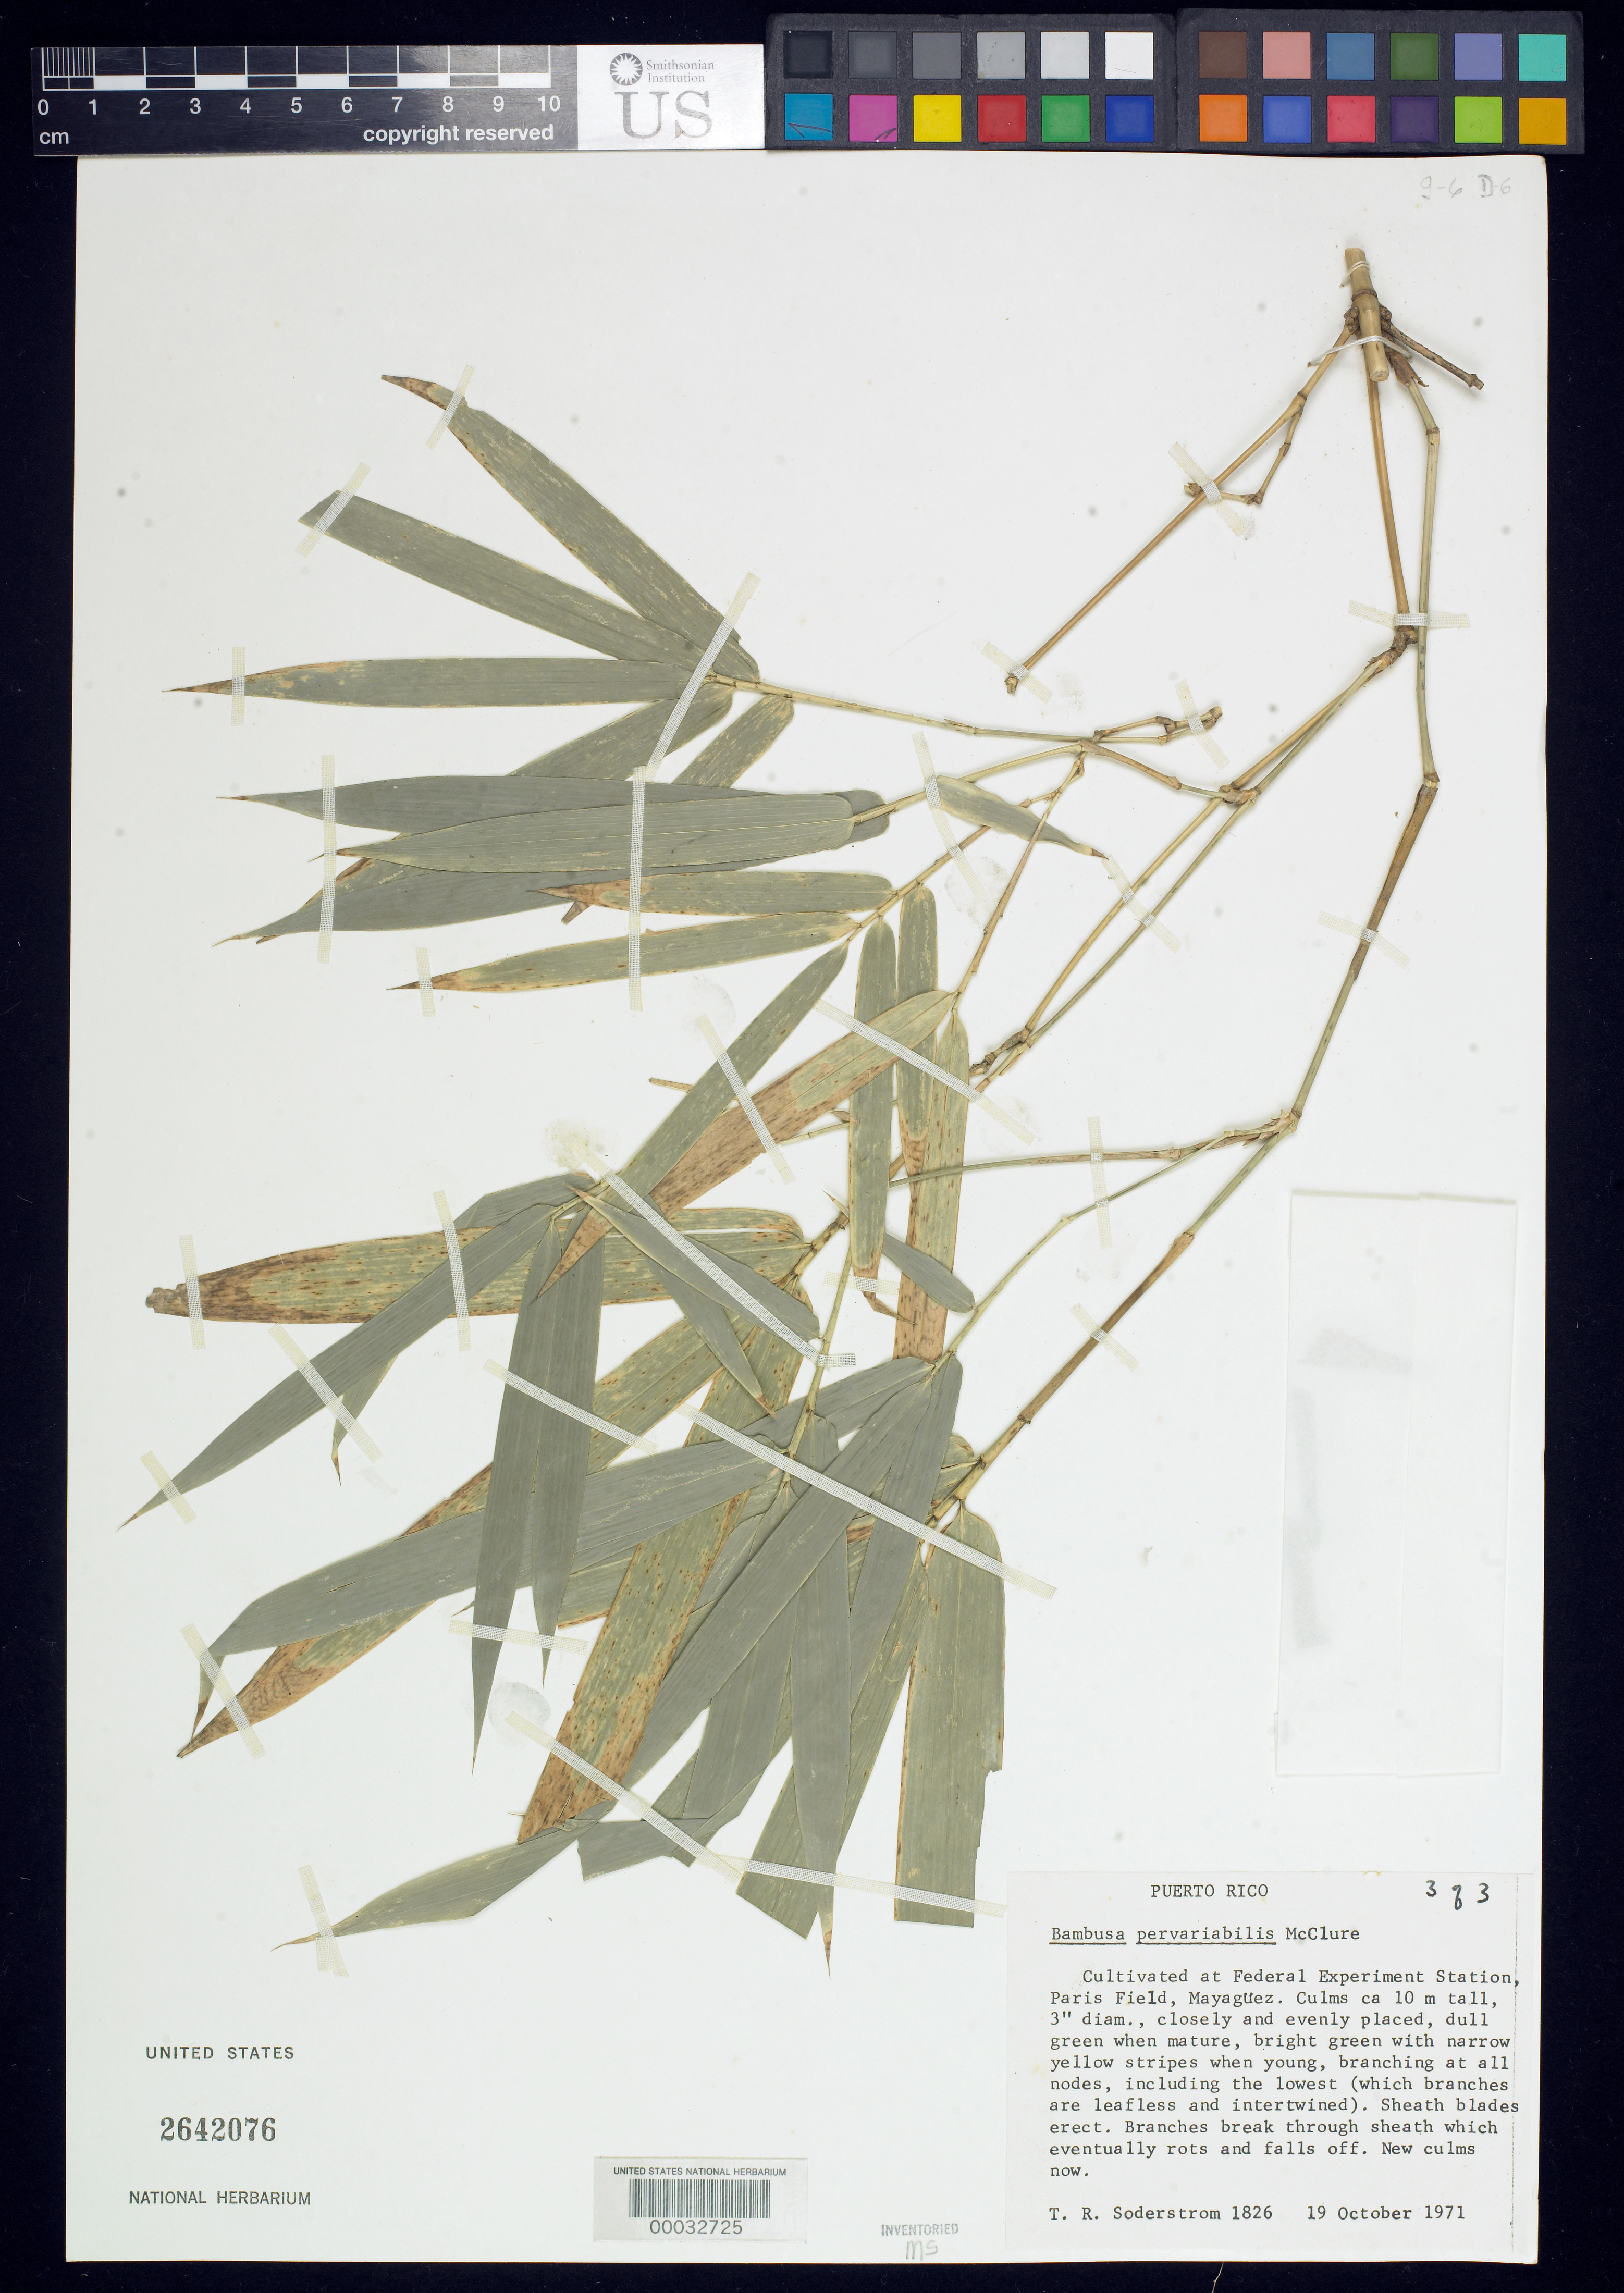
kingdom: Plantae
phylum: Tracheophyta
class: Liliopsida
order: Poales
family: Poaceae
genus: Bambusa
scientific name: Bambusa pervariabilis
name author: McClure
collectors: T. R. Soderstrom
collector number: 1826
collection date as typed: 19 Oct 1971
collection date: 1971-10-19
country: Puerto Rico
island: Greater Antilles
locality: Federal experimental station, paris field-mayaguez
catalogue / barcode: US 2642076